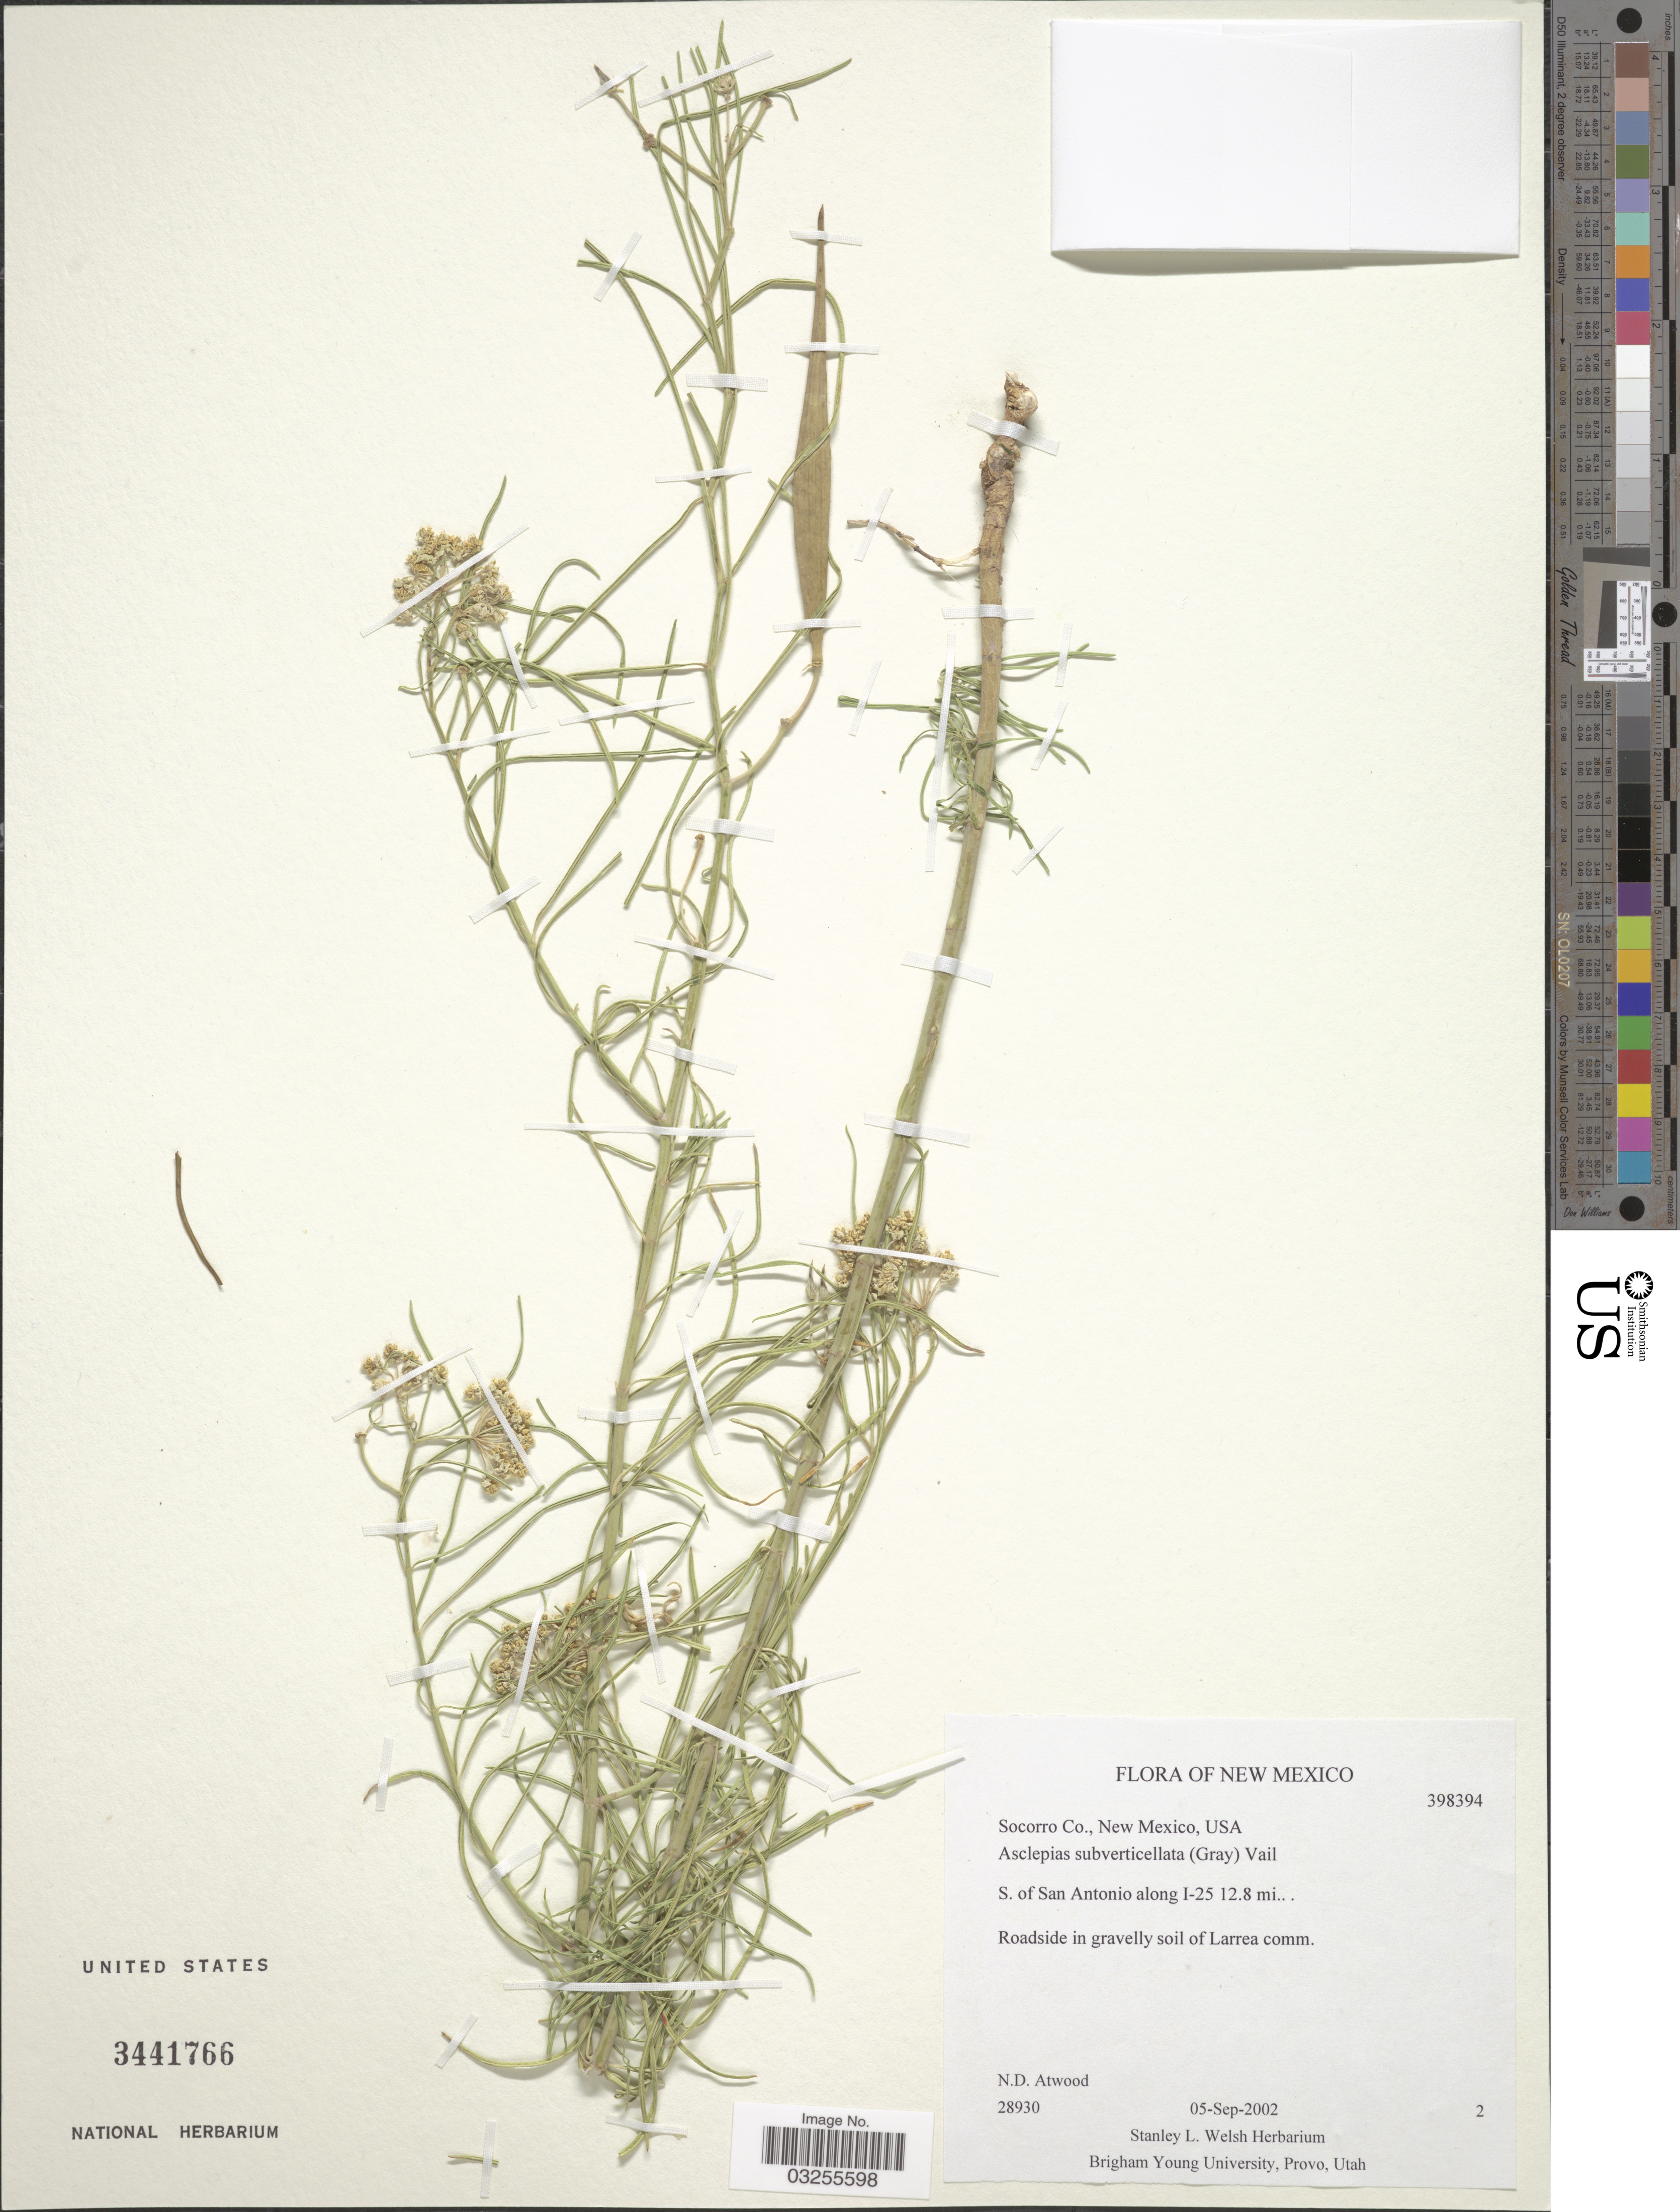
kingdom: Plantae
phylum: Tracheophyta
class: Magnoliopsida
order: Gentianales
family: Apocynaceae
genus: Asclepias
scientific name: Asclepias subverticillata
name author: (A. Gray) Vail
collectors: N. Atwood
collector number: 28930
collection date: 2002-09-05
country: United States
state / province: New Mexico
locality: Socorro Co., USA. S. of San Antonio along I-25 12.8 mi.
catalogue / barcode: US 3441766